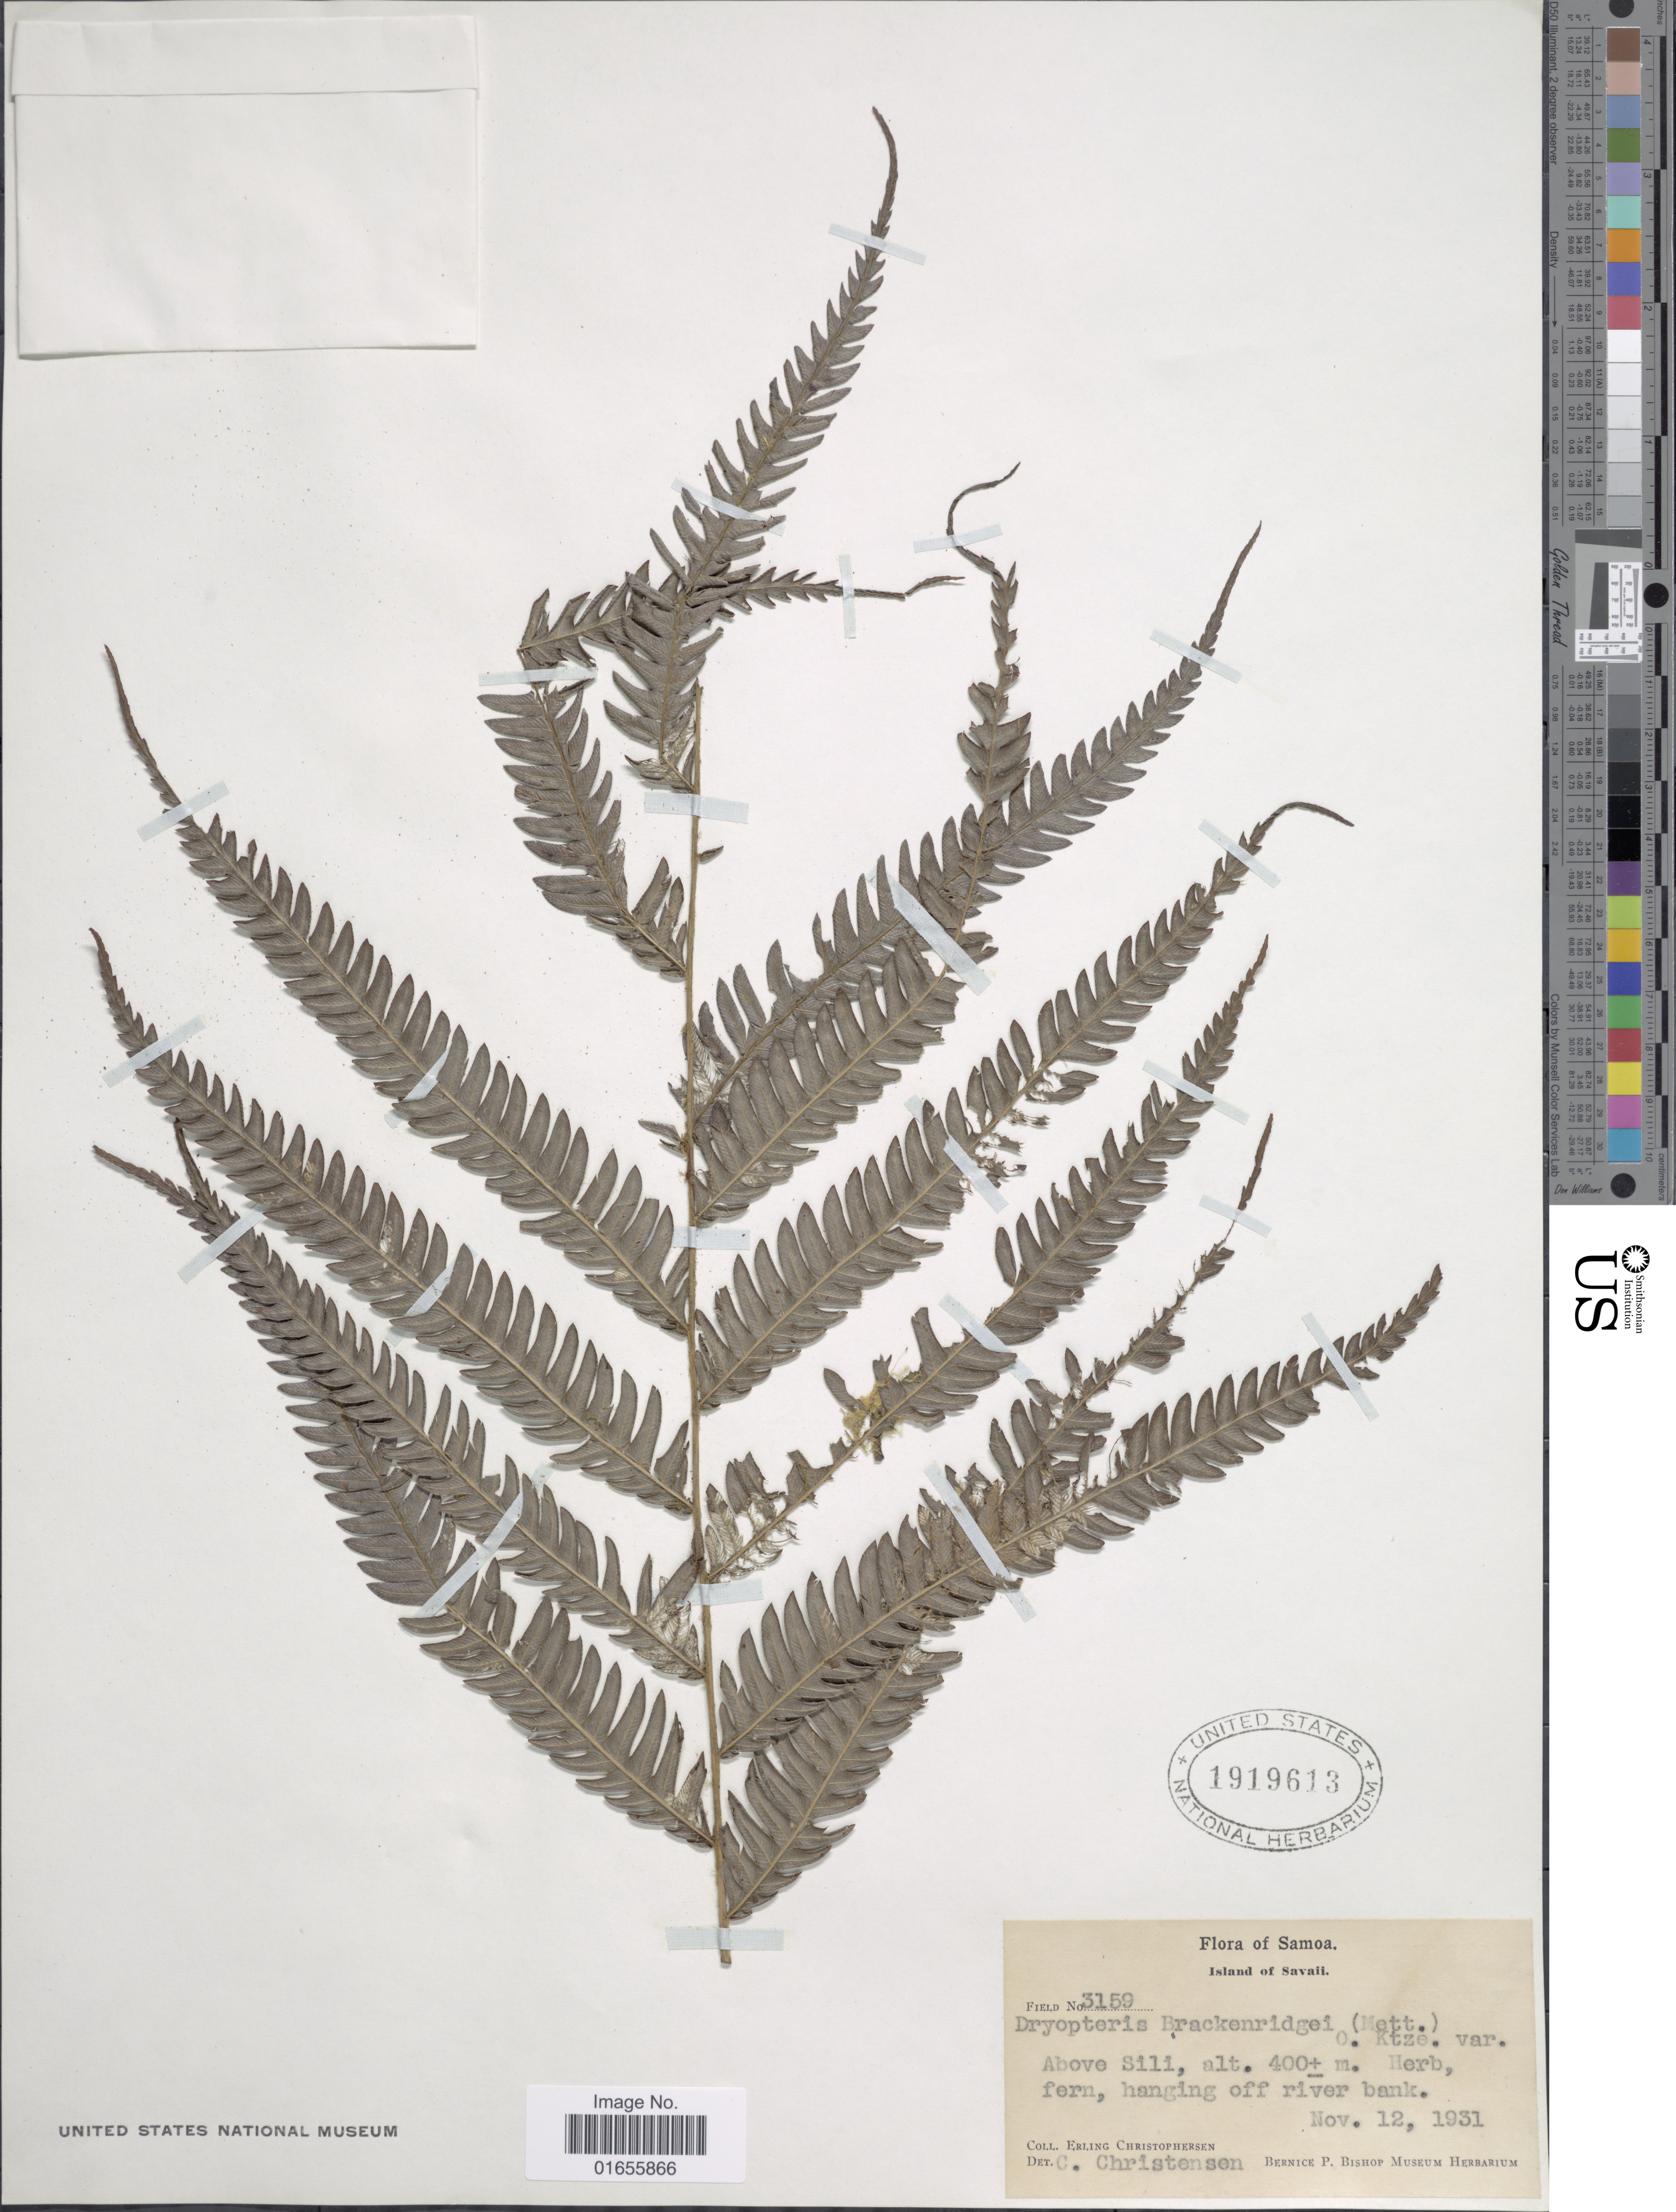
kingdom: Plantae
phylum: Tracheophyta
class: Polypodiopsida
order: Polypodiales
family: Thelypteridaceae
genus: Plesioneuron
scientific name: Plesioneuron attenuatum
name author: (Brack.) Holttum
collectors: E. Christophersen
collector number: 3159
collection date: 1931-11-12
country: Samoa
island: Savai'i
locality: Island of Savaii, above Sili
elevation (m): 400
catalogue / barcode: US 1919613